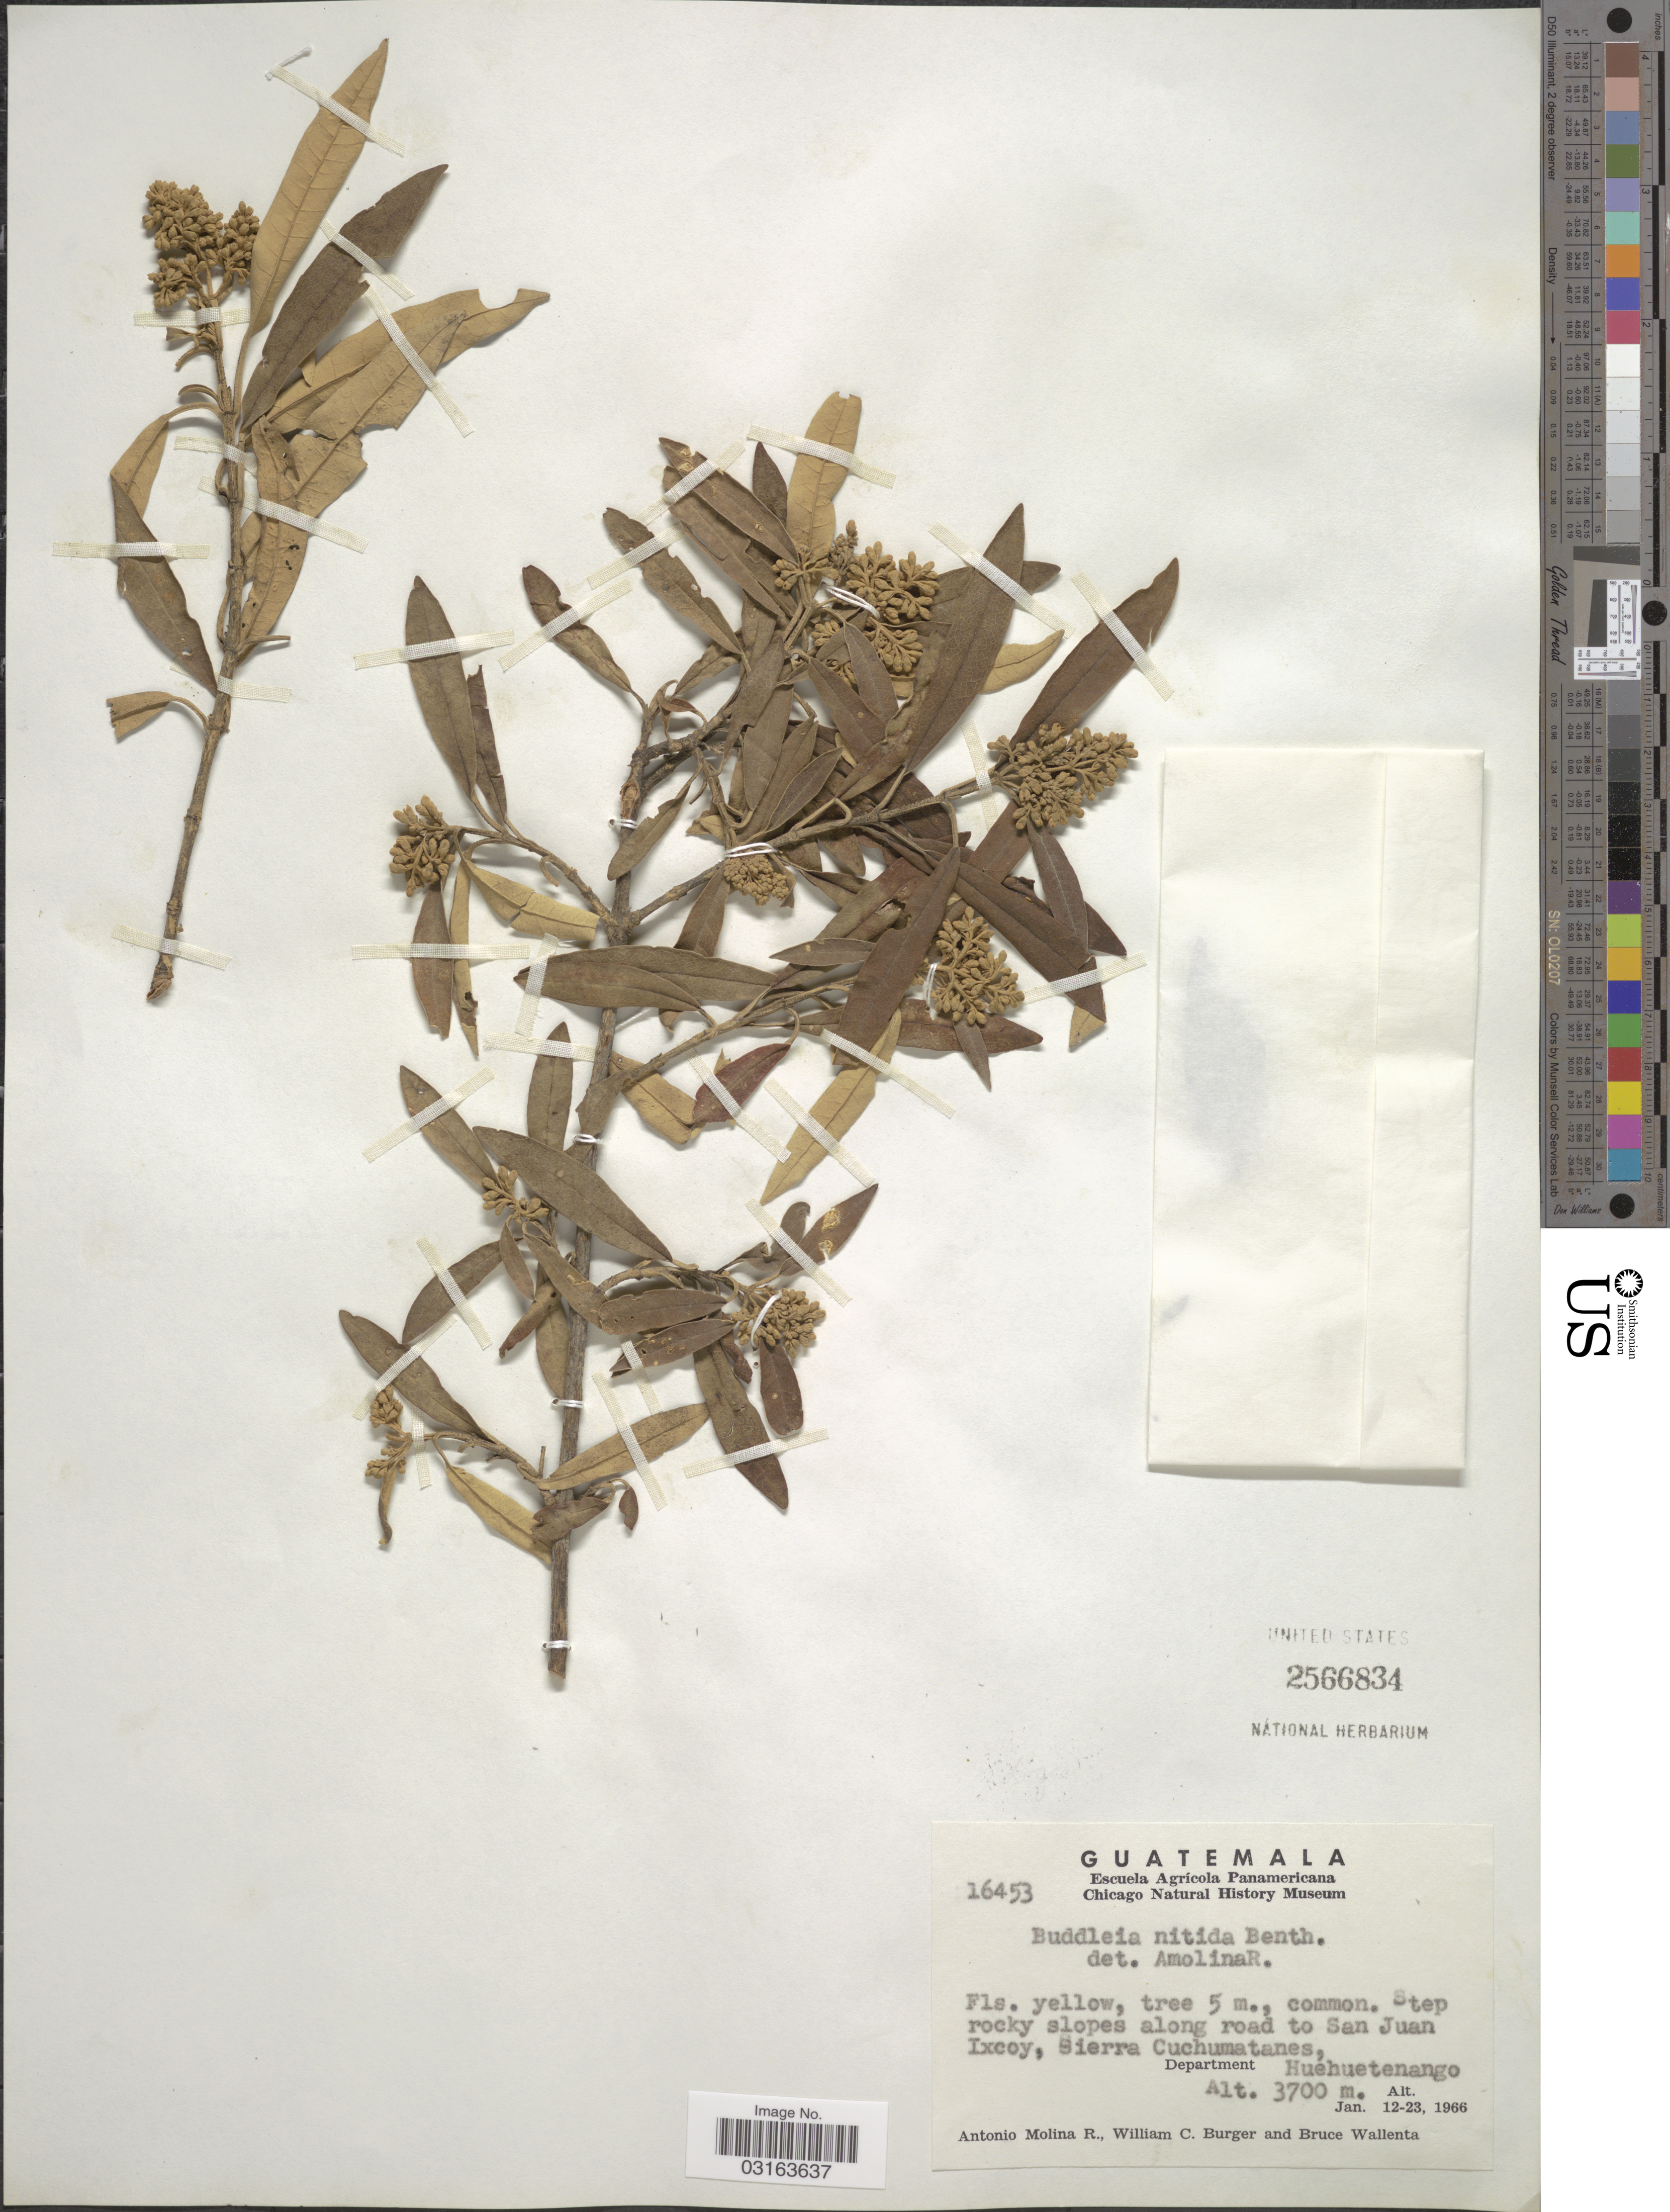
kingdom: Plantae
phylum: Tracheophyta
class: Magnoliopsida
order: Lamiales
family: Scrophulariaceae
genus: Buddleja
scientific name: Buddleja nitida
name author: Benth.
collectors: A. Molina R., W. Burger & B. Wallenta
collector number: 16453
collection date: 1966-01-12/1966-01-23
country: Guatemala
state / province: Huehuetenango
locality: Along road to San Juan Ixcoy, Sierra Cuchumatanes, Department Huehuetenango.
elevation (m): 3700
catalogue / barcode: US 2566834